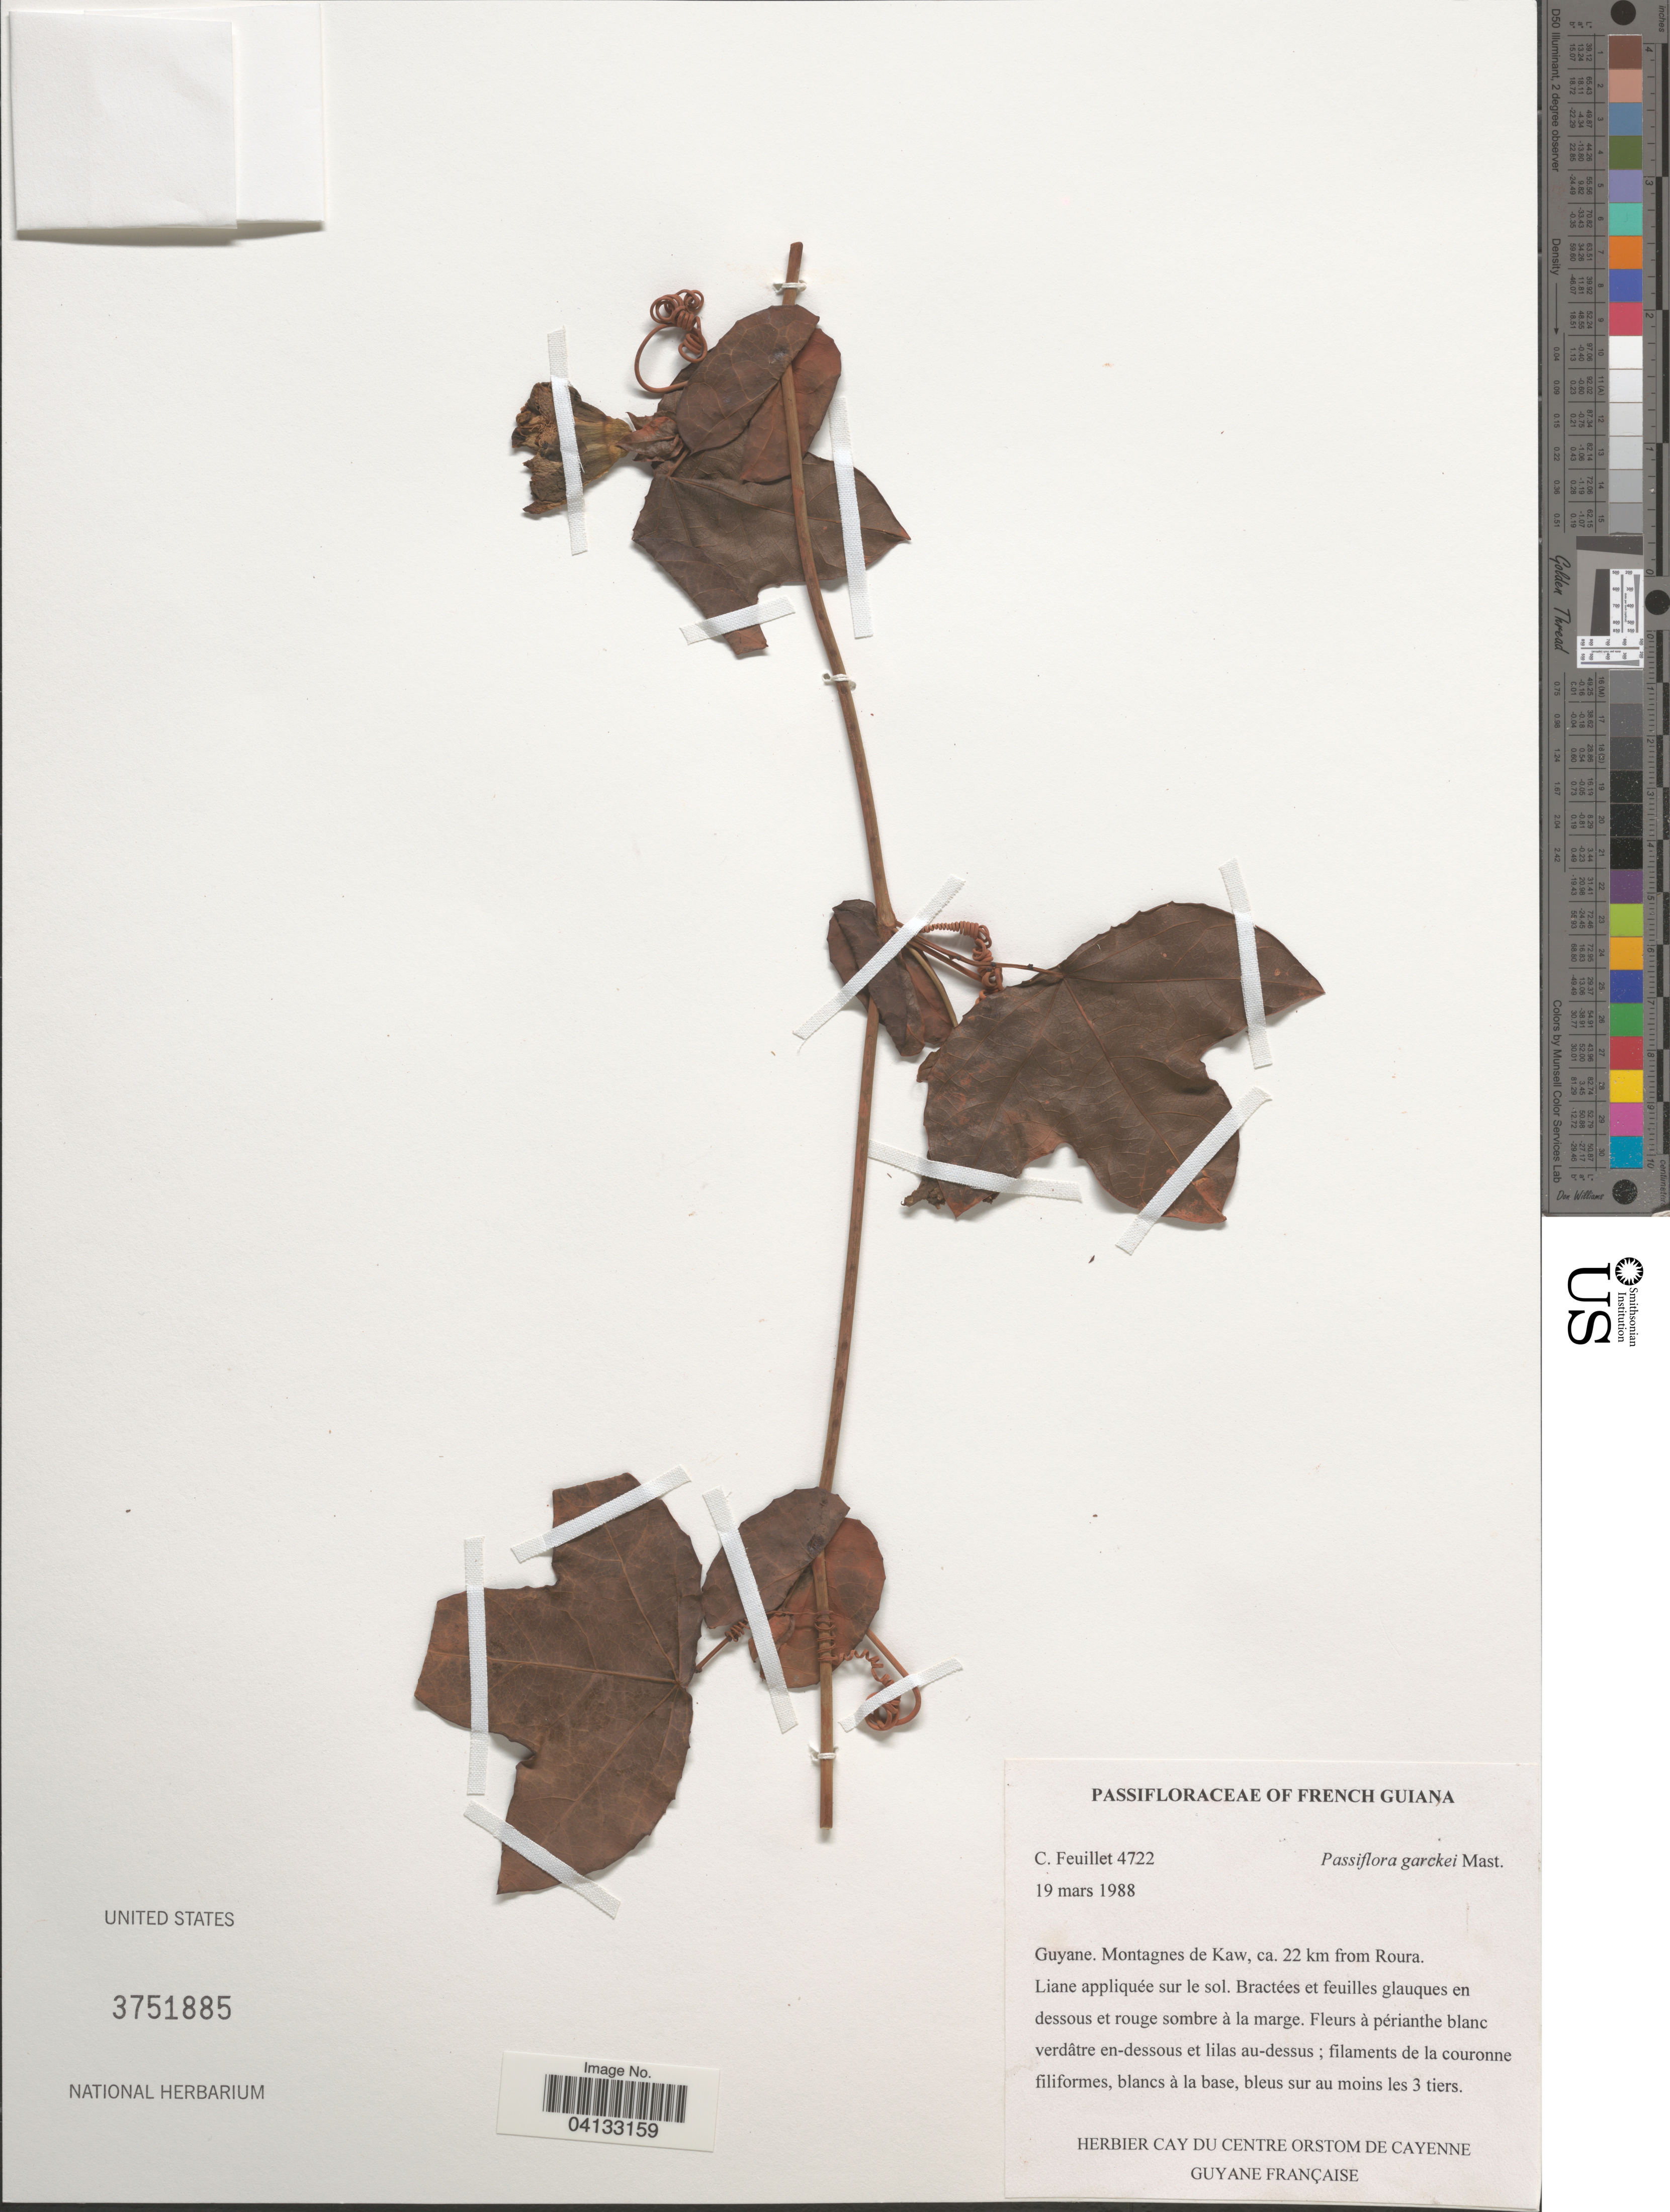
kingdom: Plantae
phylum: Tracheophyta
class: Magnoliopsida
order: Malpighiales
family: Passifloraceae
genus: Passiflora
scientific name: Passiflora garckei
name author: Mast.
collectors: C. Feuillet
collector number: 4722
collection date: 1988-03-19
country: French Guiana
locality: Guyane. Montagnes de Kaw, ca. 22 km from Roura.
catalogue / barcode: US 3751885